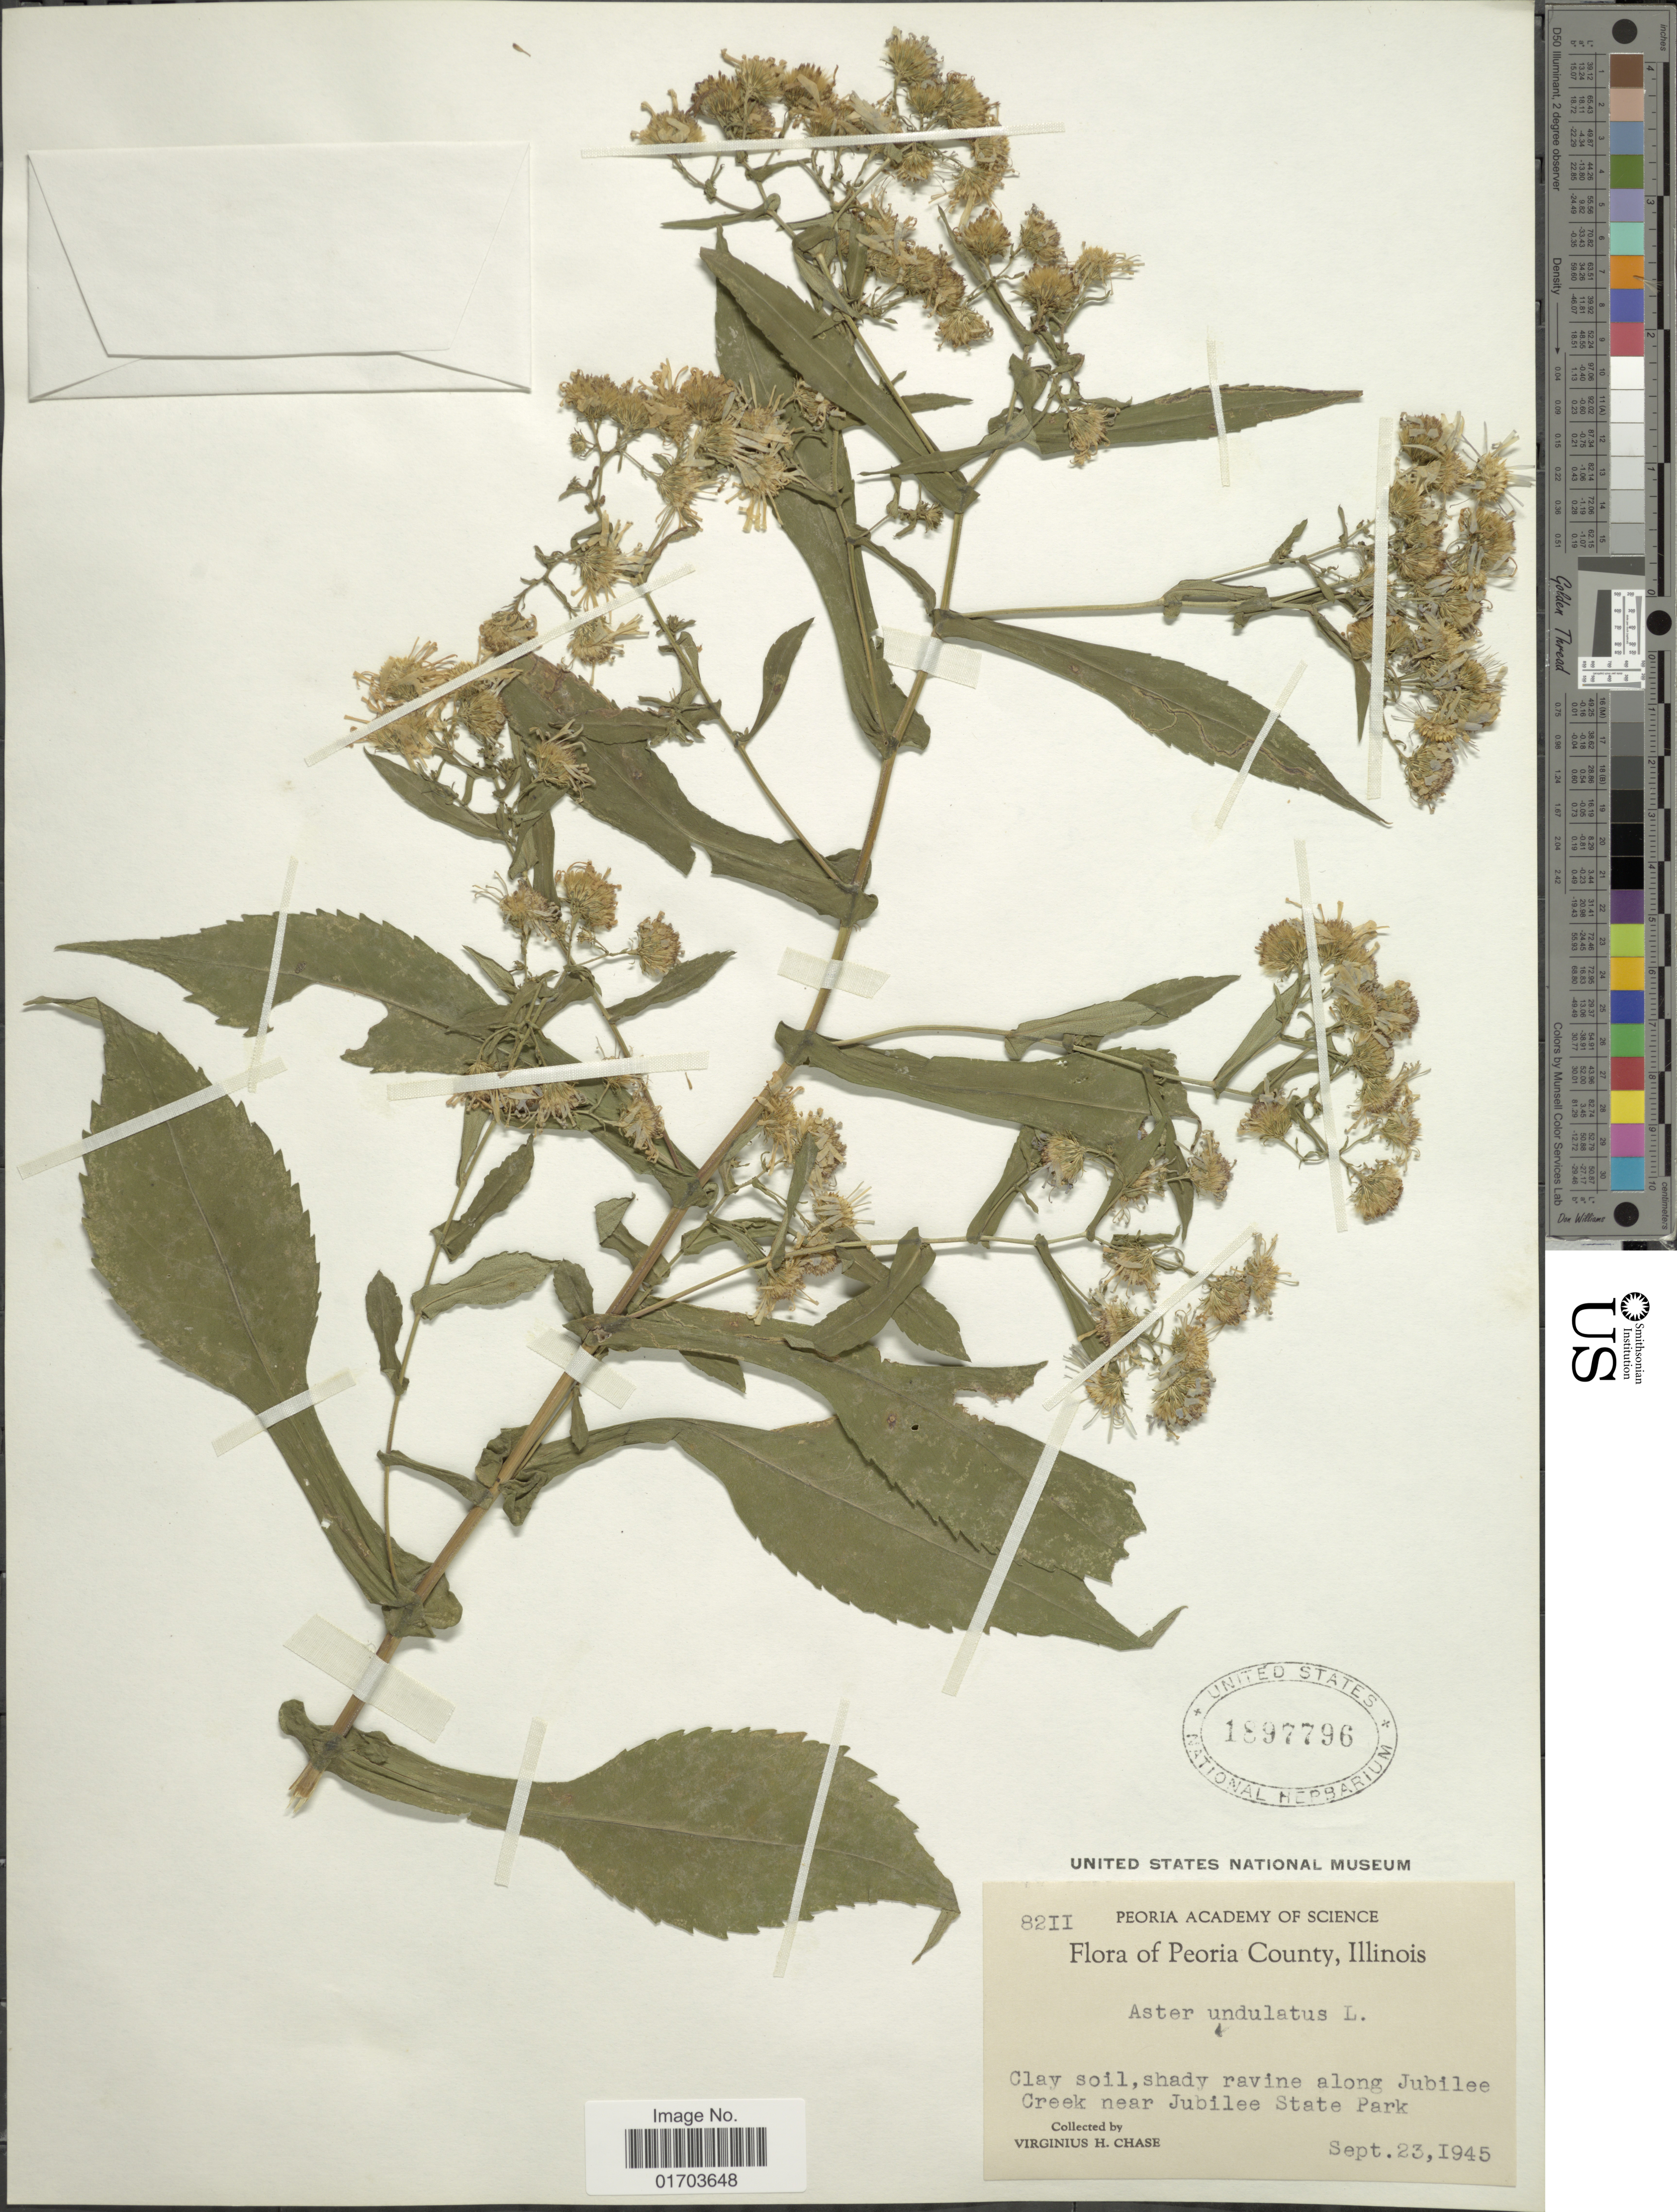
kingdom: Plantae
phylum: Tracheophyta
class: Magnoliopsida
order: Asterales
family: Asteraceae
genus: Symphyotrichum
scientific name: Symphyotrichum undulatum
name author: (L.) G.L. Nesom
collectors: V. H. Chase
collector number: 82II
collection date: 1945-09-23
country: United States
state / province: Illinois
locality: Peoria County, Illinois. Clay soil, shady ravine along Jubilee Creek near Jubilee State Park.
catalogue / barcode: US 1897796